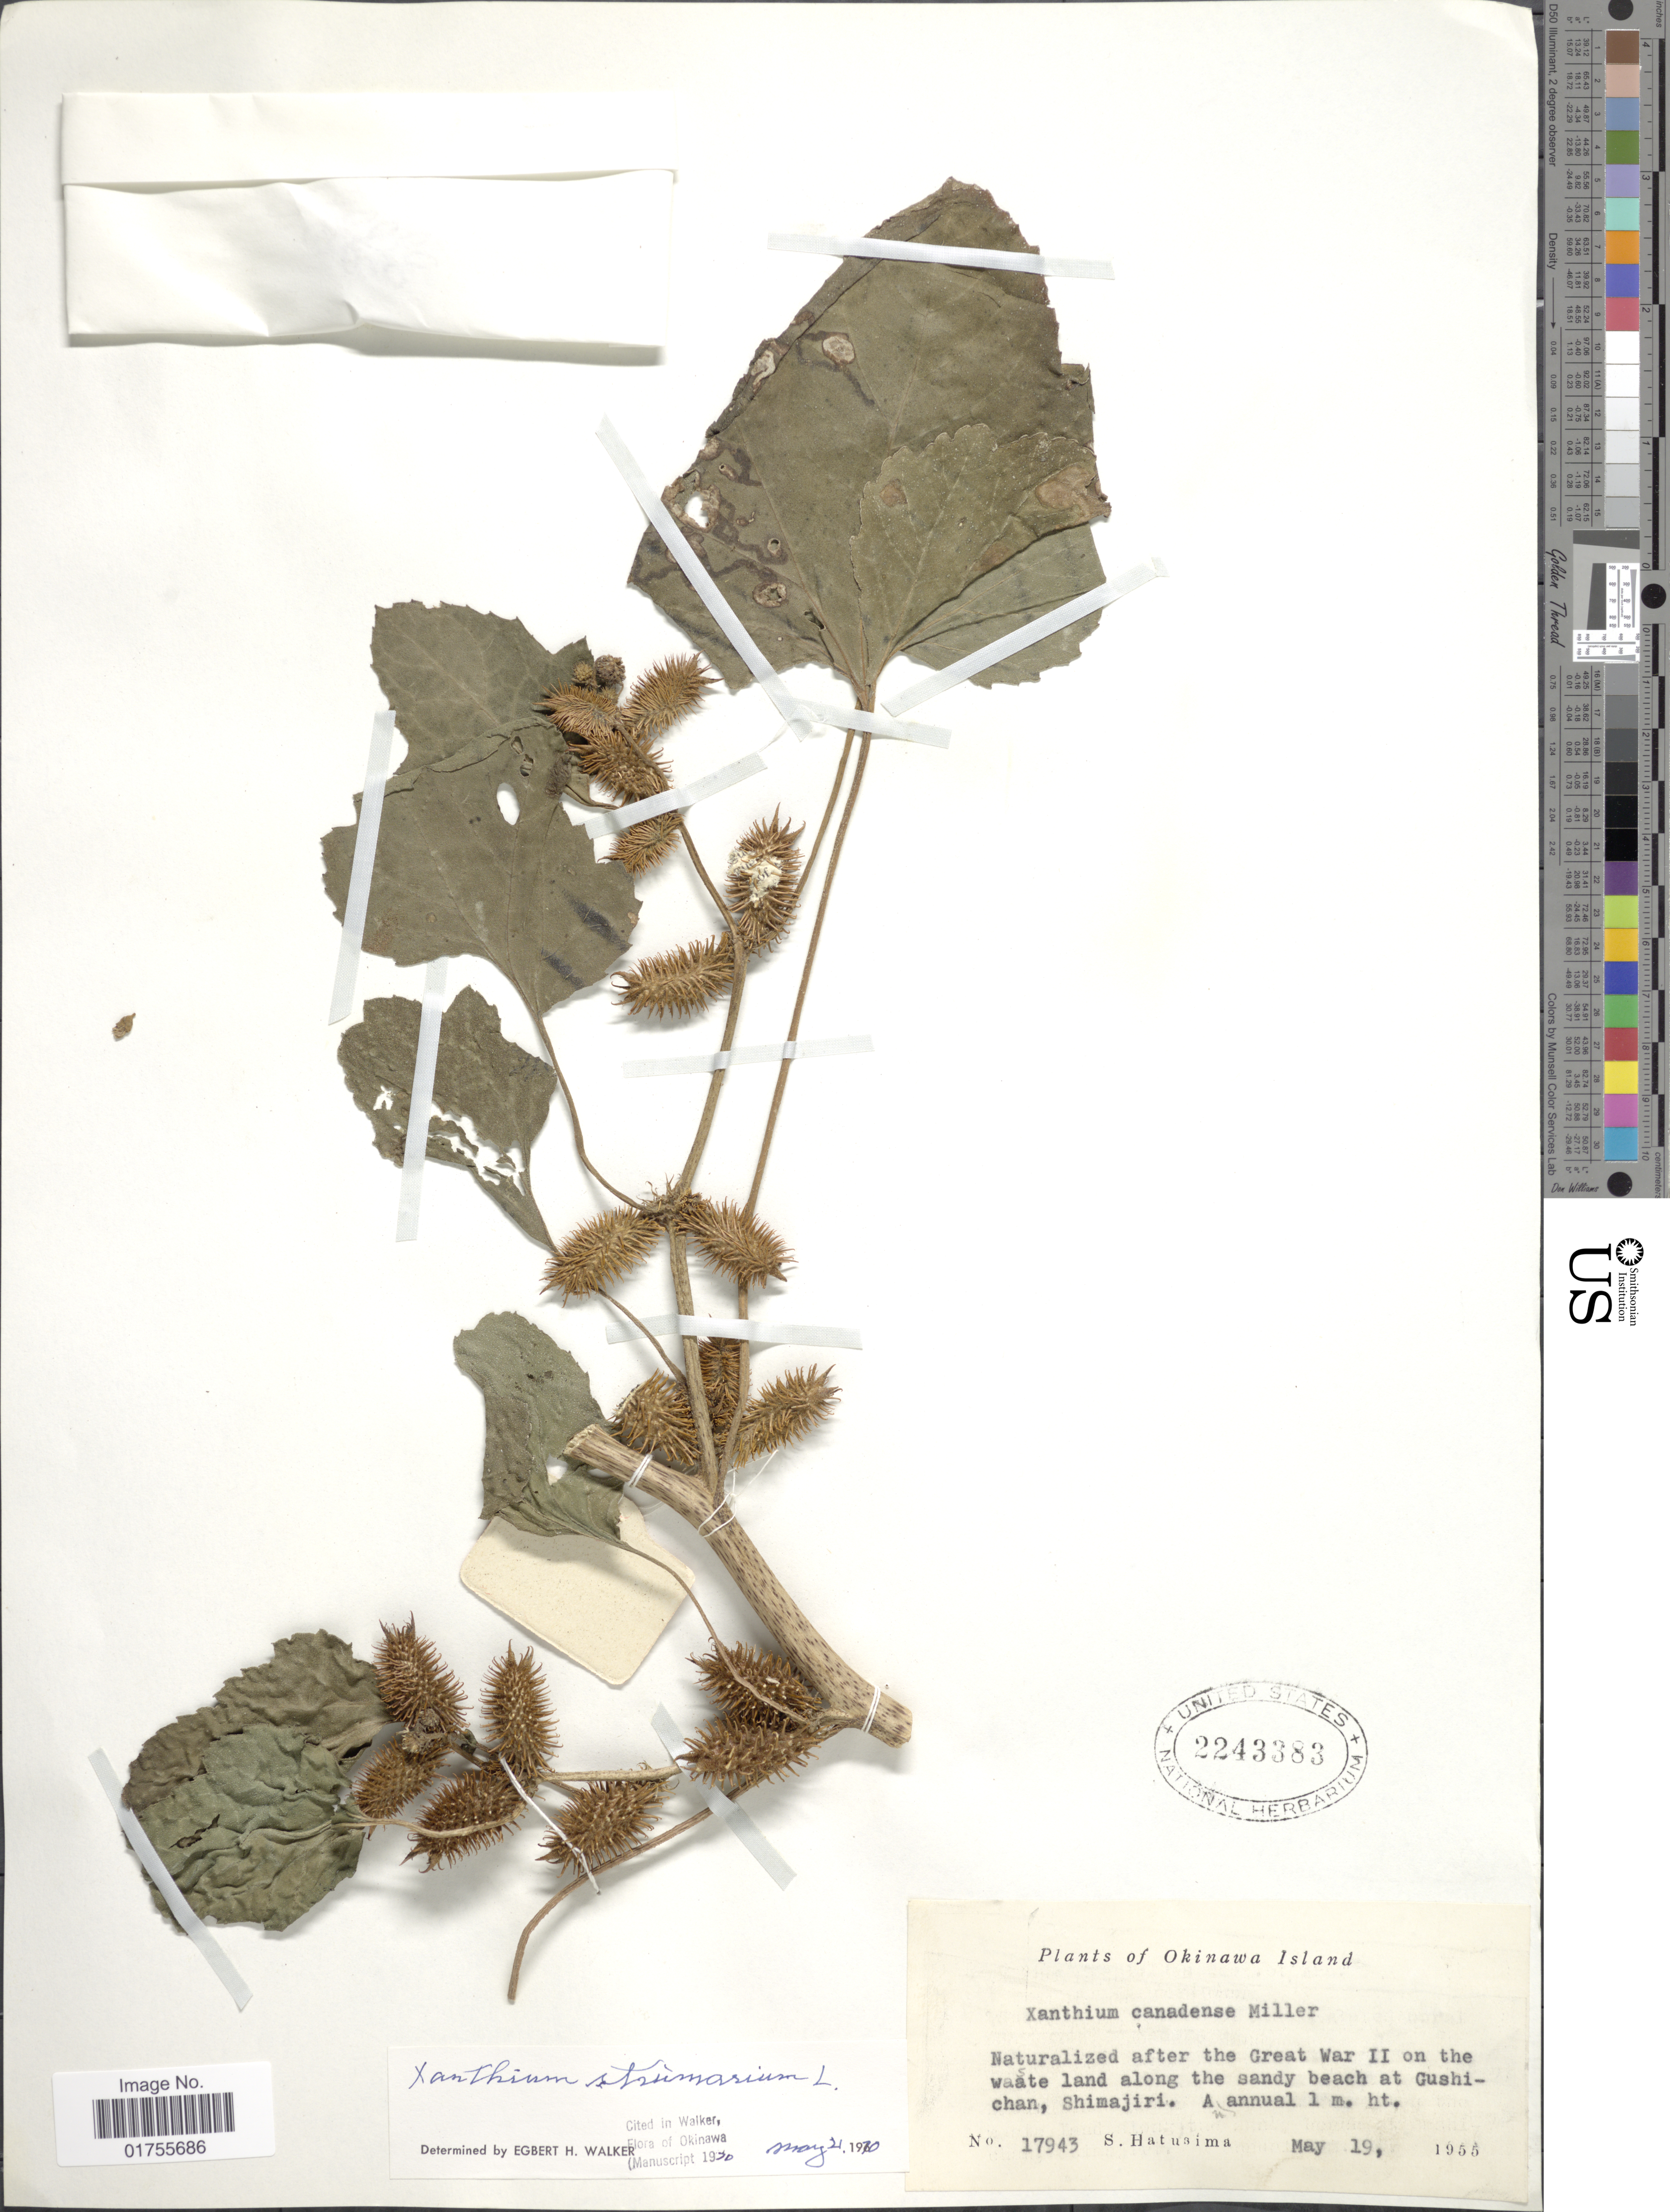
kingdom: Plantae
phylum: Tracheophyta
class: Magnoliopsida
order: Asterales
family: Asteraceae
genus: Xanthium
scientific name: Xanthium strumarium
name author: L.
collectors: S. Hatusima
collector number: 17943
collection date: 1955-05-19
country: Japan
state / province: Okinawa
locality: Okinawa Island, Naturalized after the Great War II on the waste land along the sandy beach at Gushichan, Shimajiri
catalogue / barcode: US 2243383